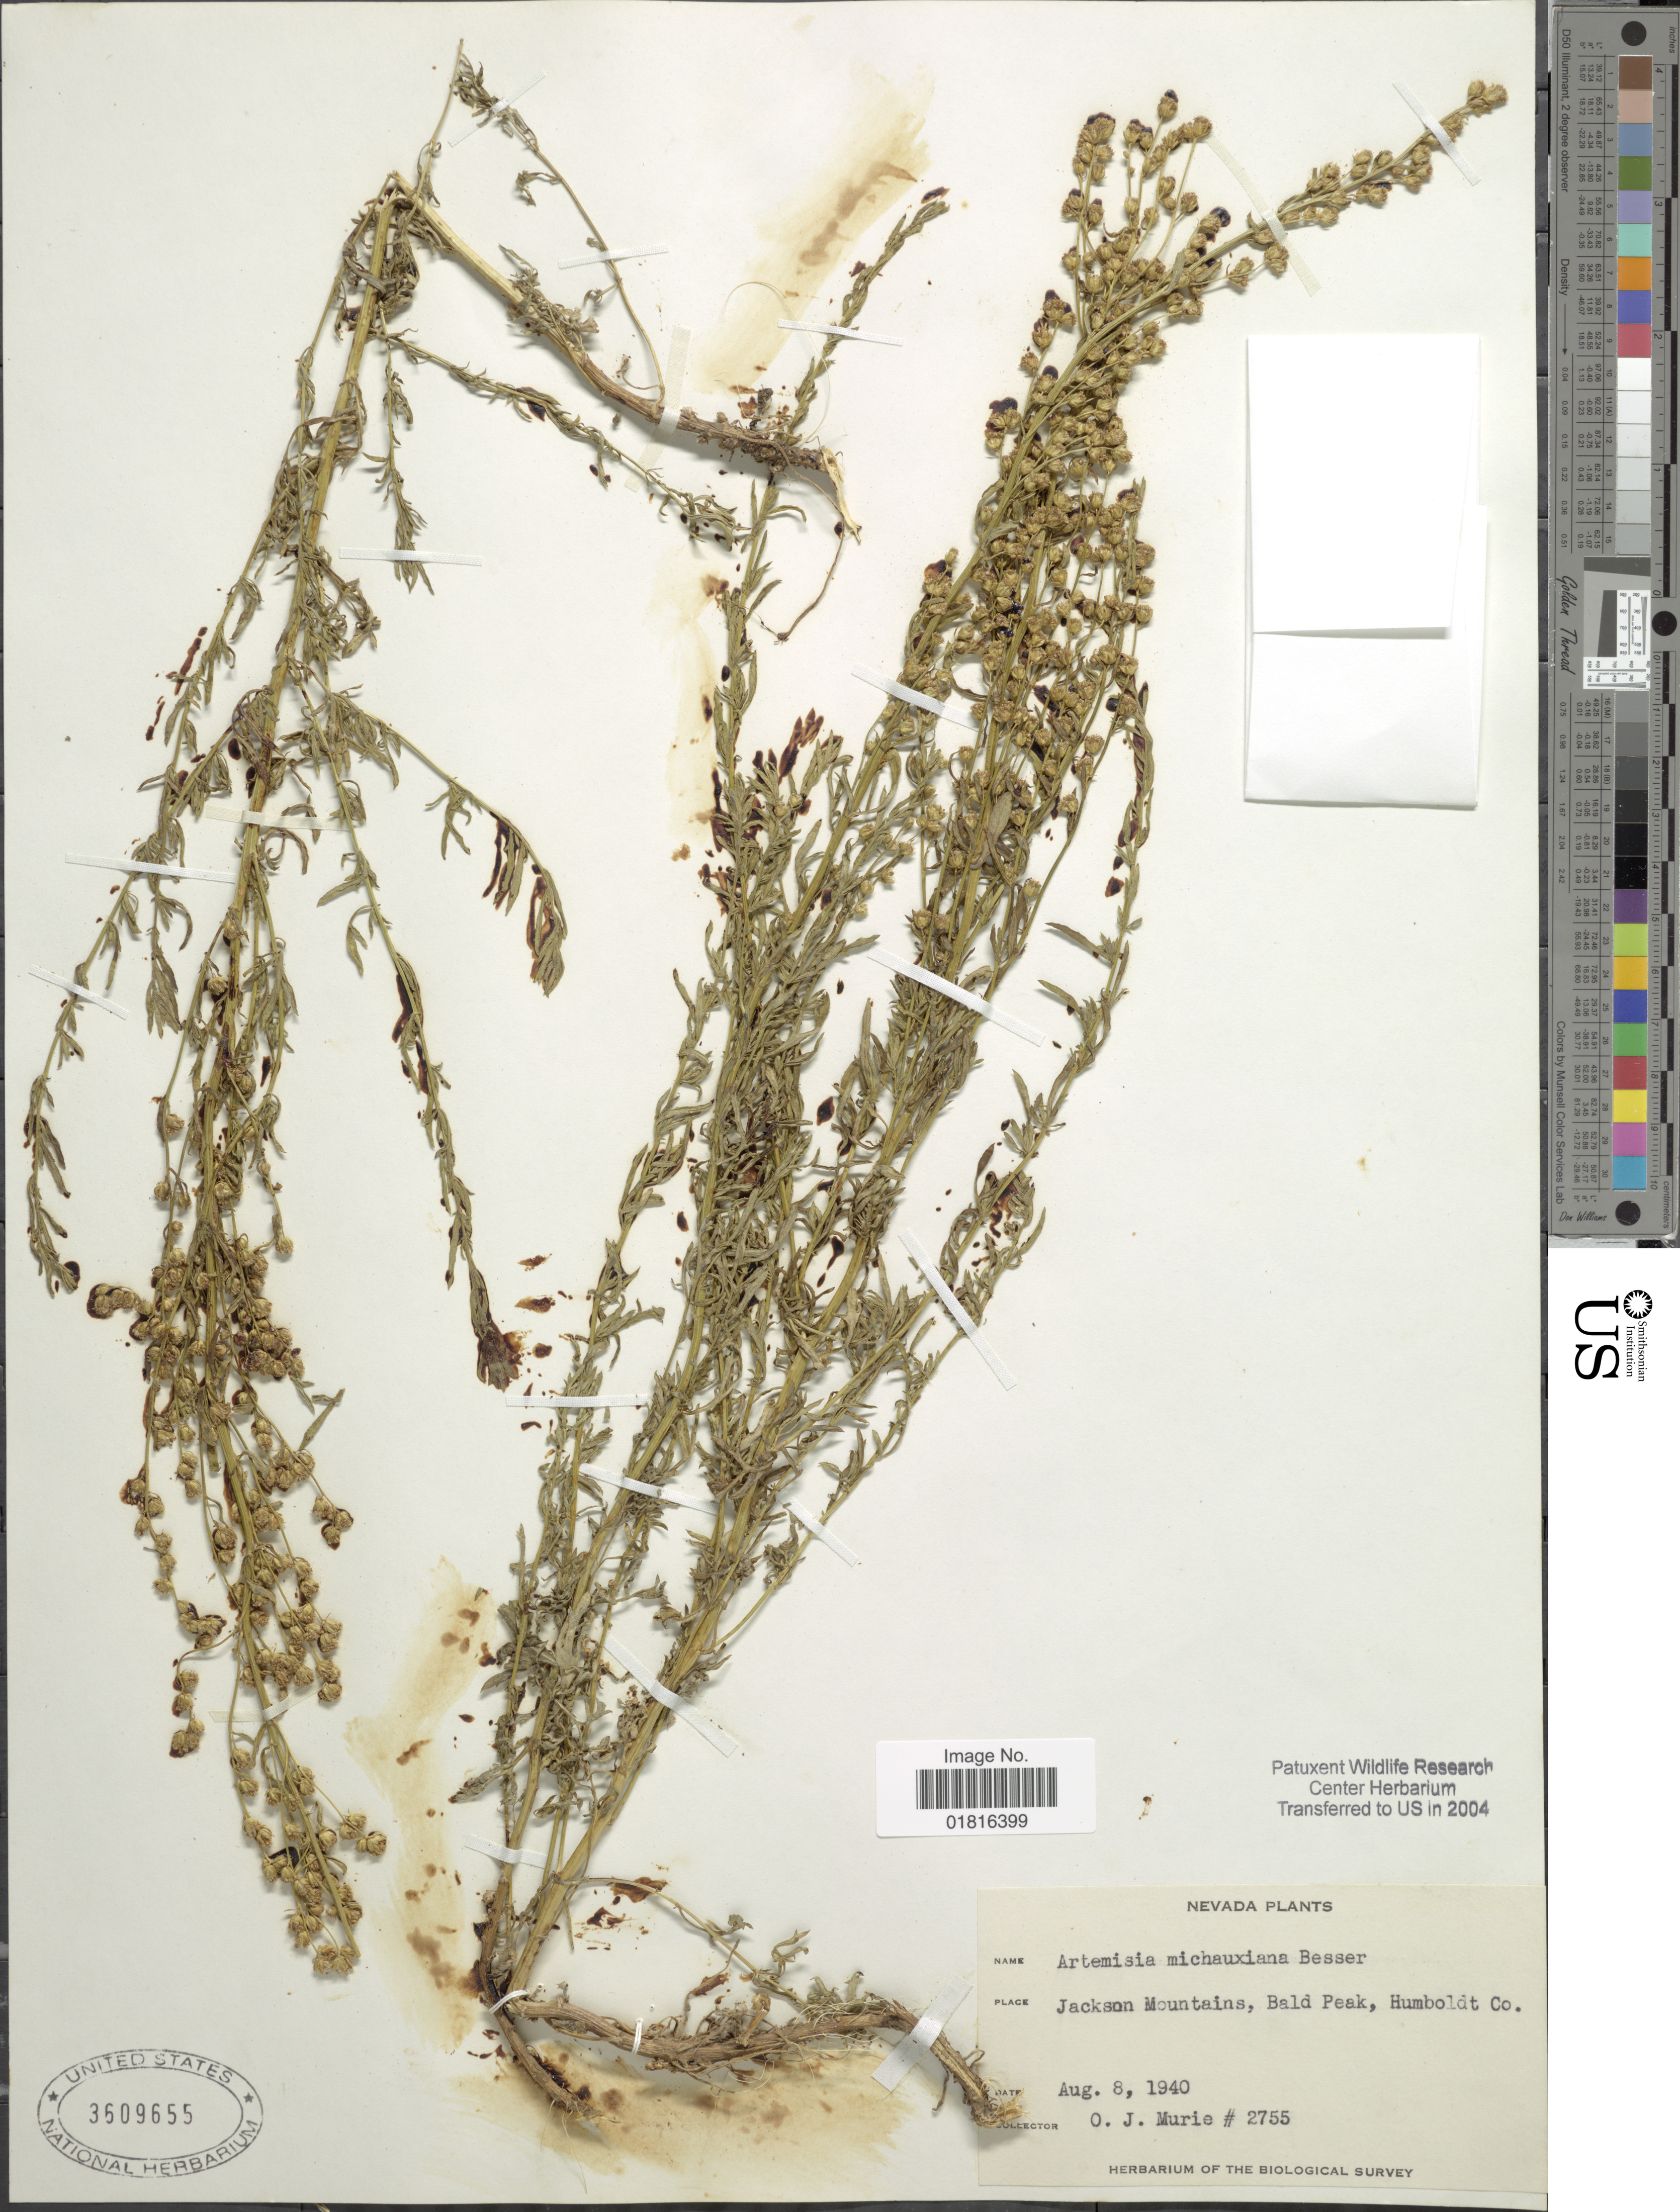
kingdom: Plantae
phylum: Tracheophyta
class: Magnoliopsida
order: Asterales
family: Asteraceae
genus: Artemisia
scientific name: Artemisia michauxiana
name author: Besser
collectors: O. Murie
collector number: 2755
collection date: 1940-08-08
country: United States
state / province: Nevada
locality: Jackson Mountains, Bald Peak, Humboldt Co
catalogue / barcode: US 3609655